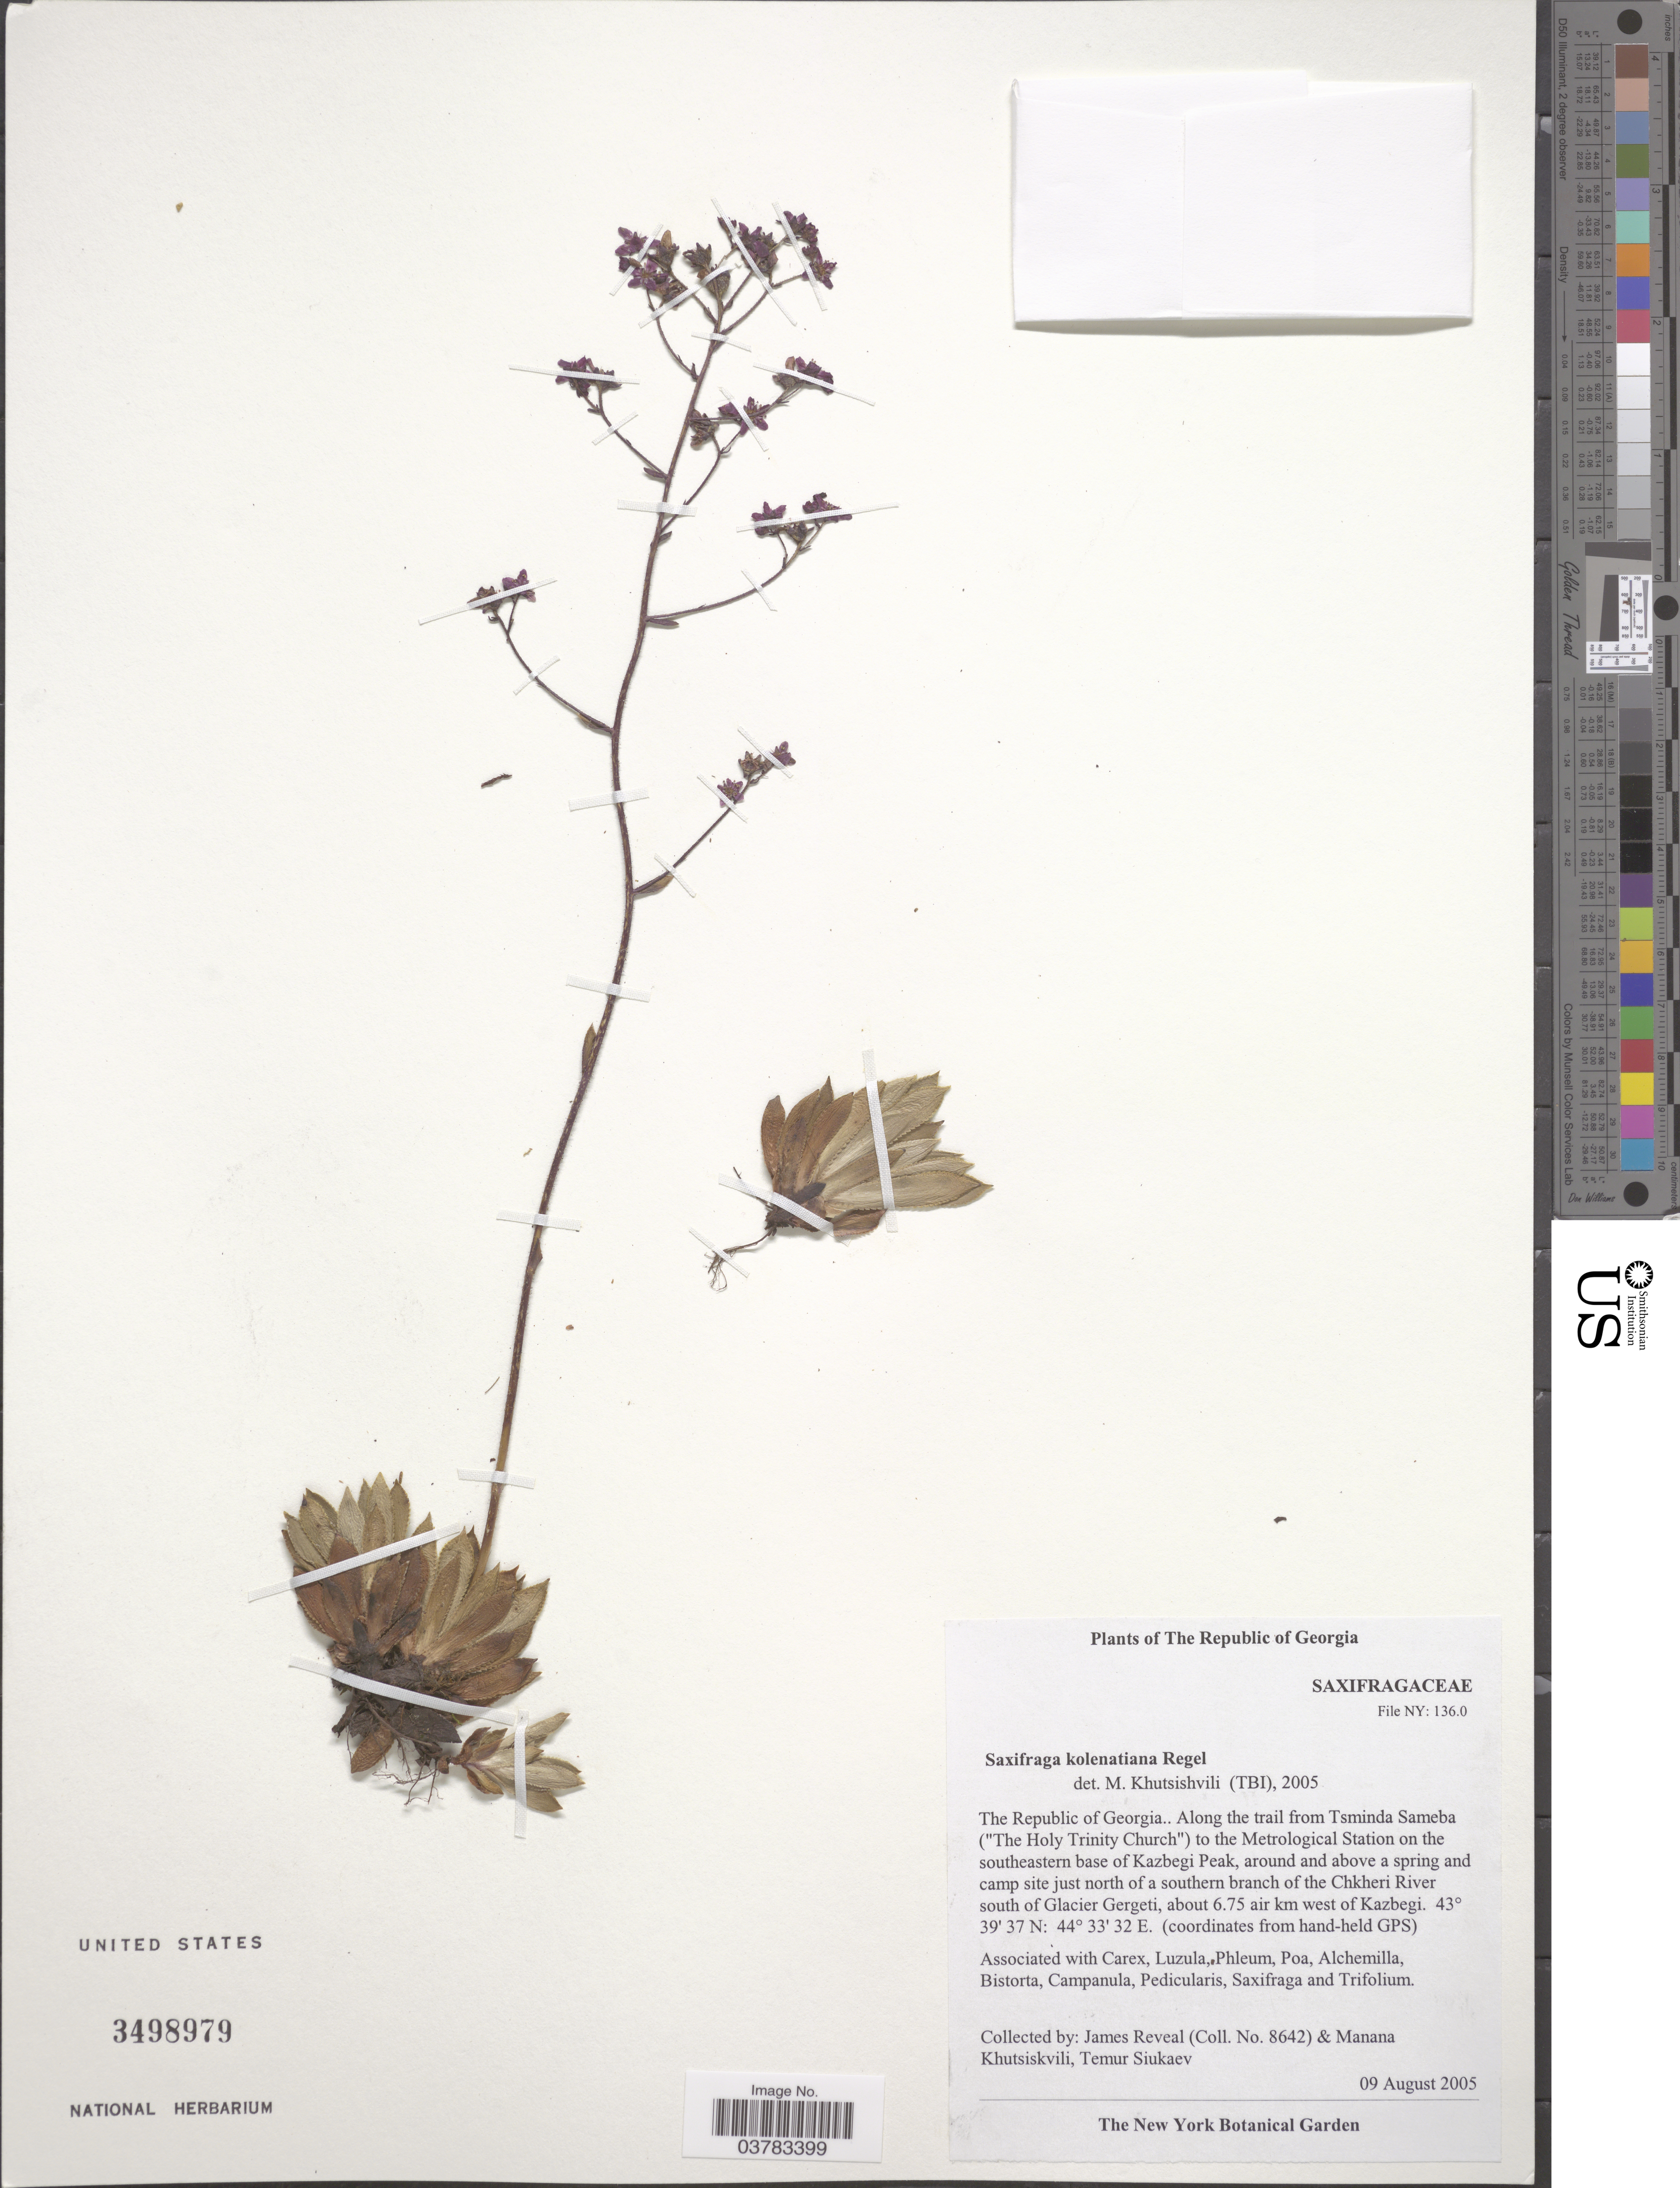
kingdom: Plantae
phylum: Tracheophyta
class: Magnoliopsida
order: Saxifragales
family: Saxifragaceae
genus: Saxifraga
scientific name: Saxifraga kolenatiana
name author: Regel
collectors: J. Reveal, M. Khutsiskvili & T. Siukaev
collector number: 8642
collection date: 2005-08-09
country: Georgia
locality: Along the trail from Tsminda Sameba ("The Holy Trinity Church") to the Metrological Station on the southeastern base of Kazbegi Peak, around and above a spring and camp site just north of southern branch of the Chkheri River south of Glacier Gergeti, about 6.75 air km west of Kazbegi.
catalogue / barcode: US 3498979